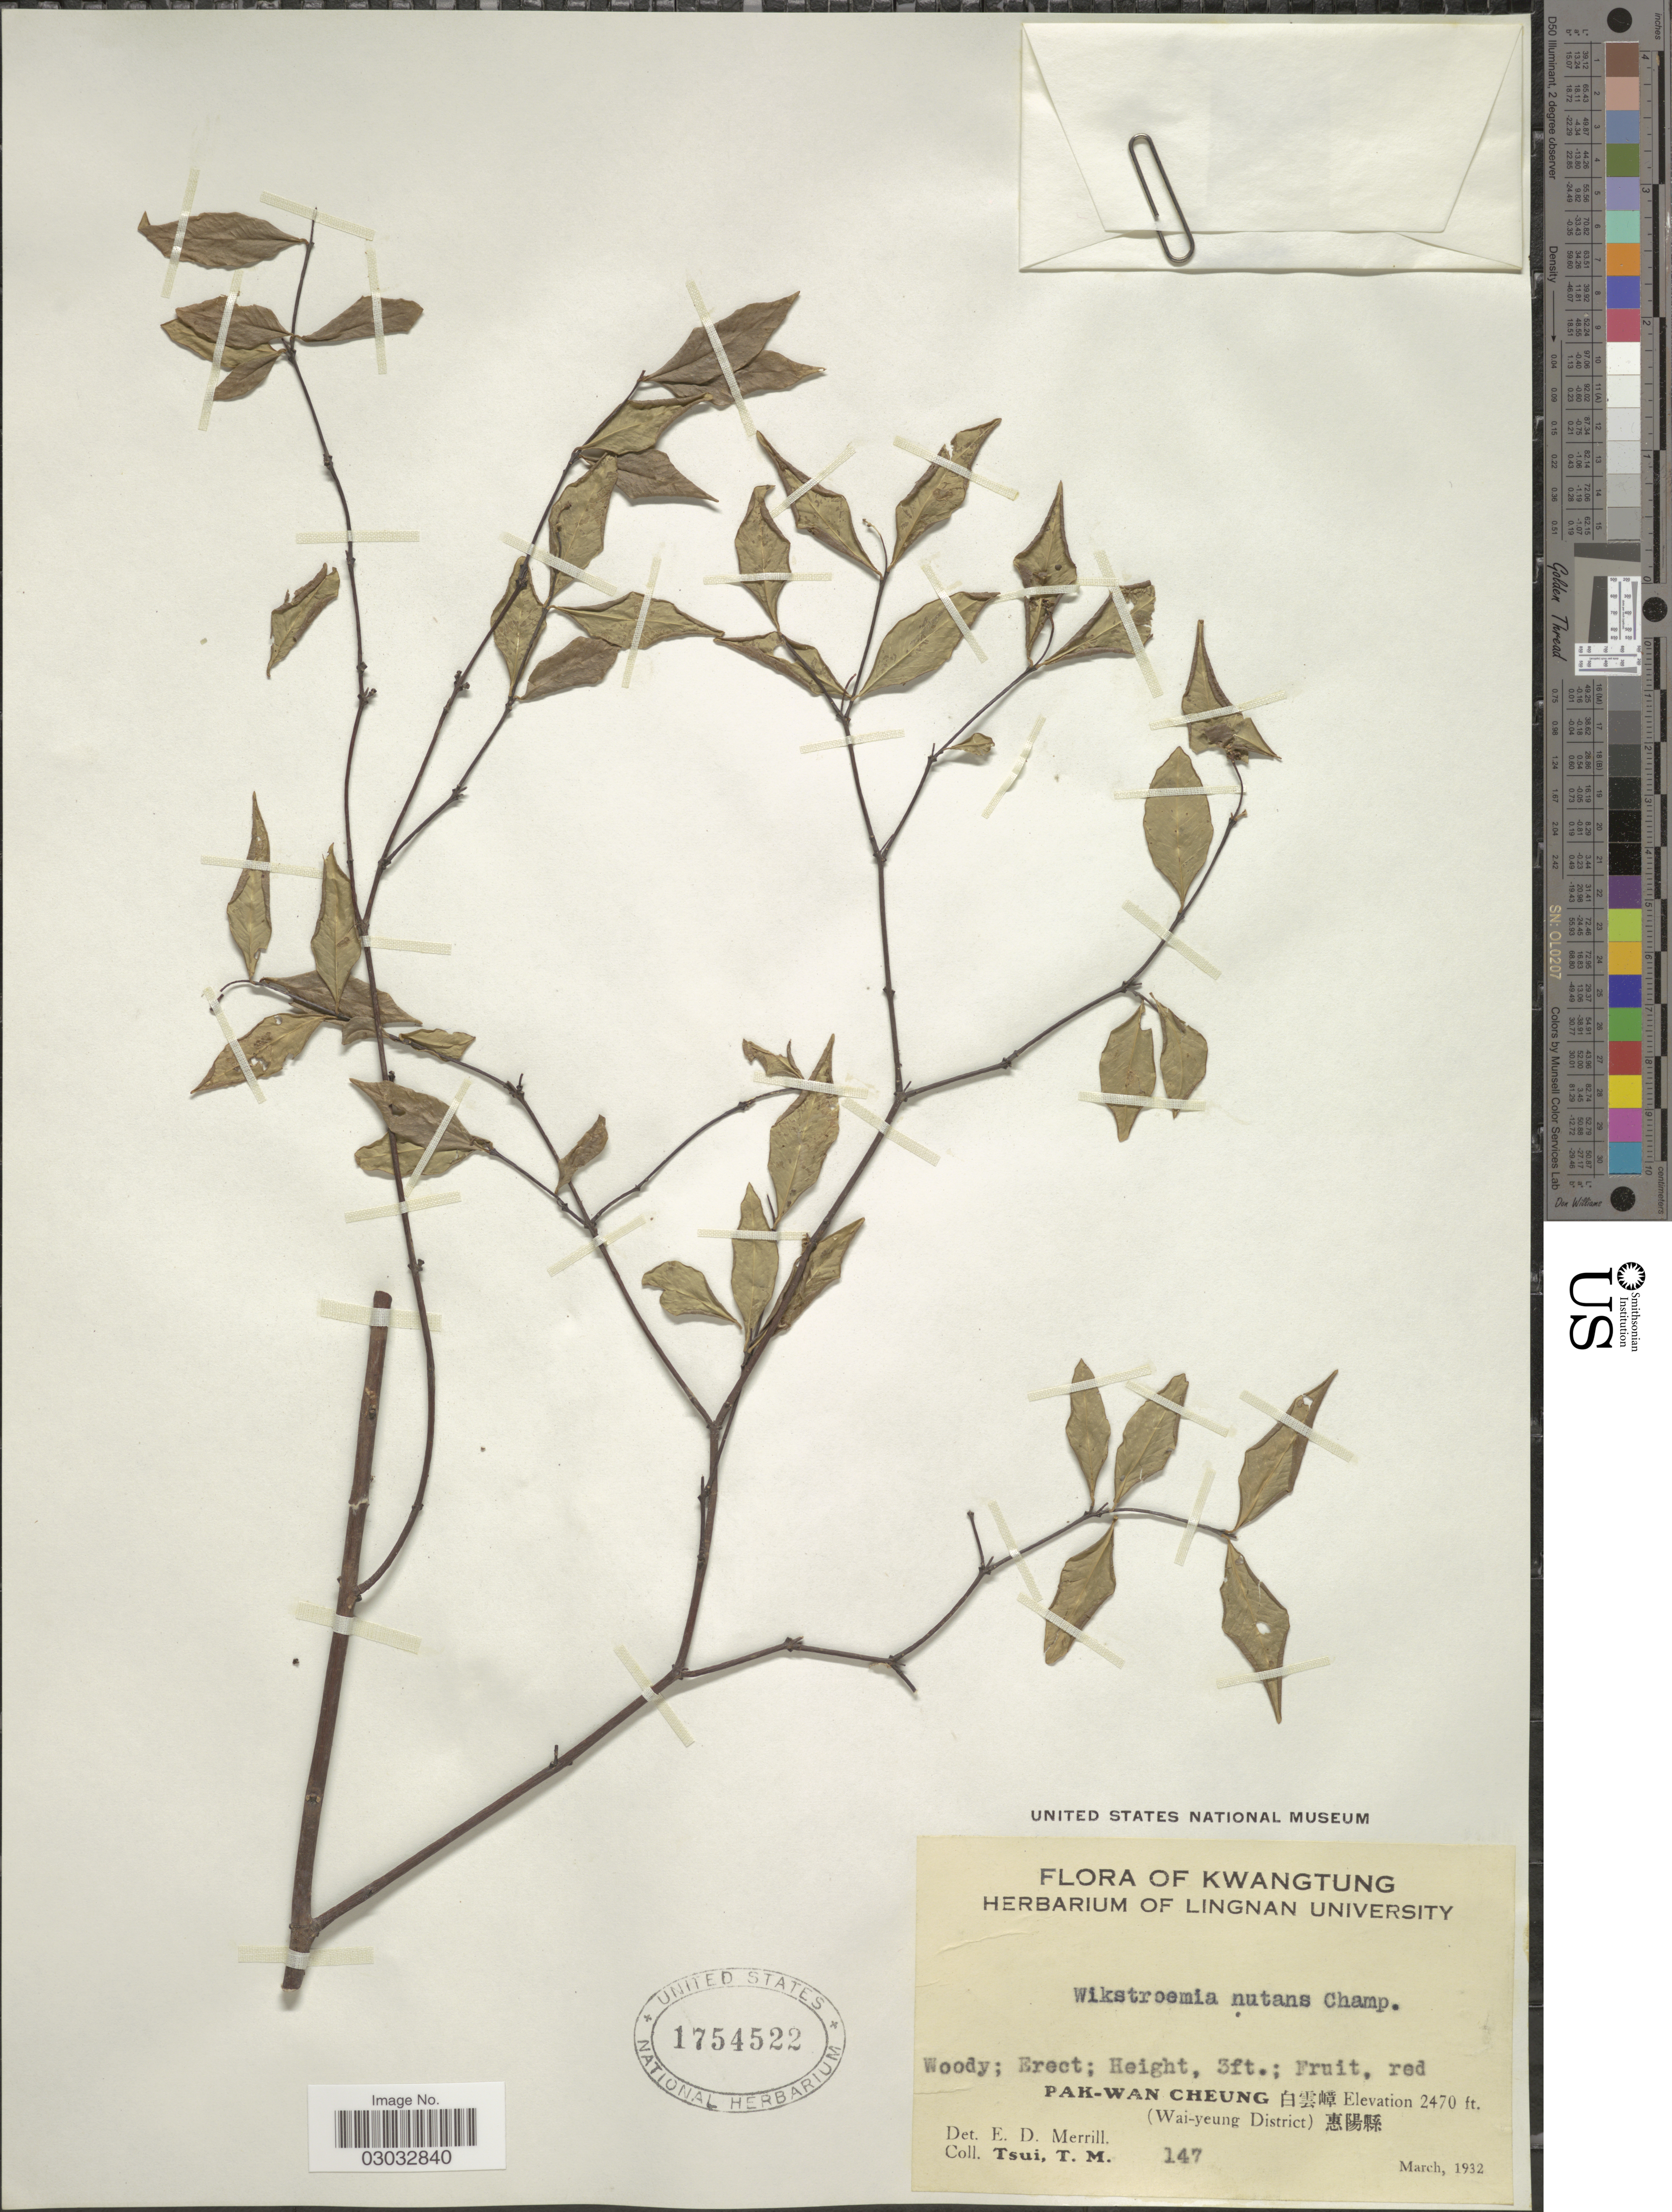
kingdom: Plantae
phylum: Tracheophyta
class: Magnoliopsida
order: Malvales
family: Thymelaeaceae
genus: Wikstroemia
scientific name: Wikstroemia nutans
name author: Champ. ex Benth.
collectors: T. Tsui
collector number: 147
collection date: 1932-03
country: China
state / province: Guangdong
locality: Pak-Wan Cheung, (Wai-yeung District), Kwangtung.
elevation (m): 753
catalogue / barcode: US 1754522